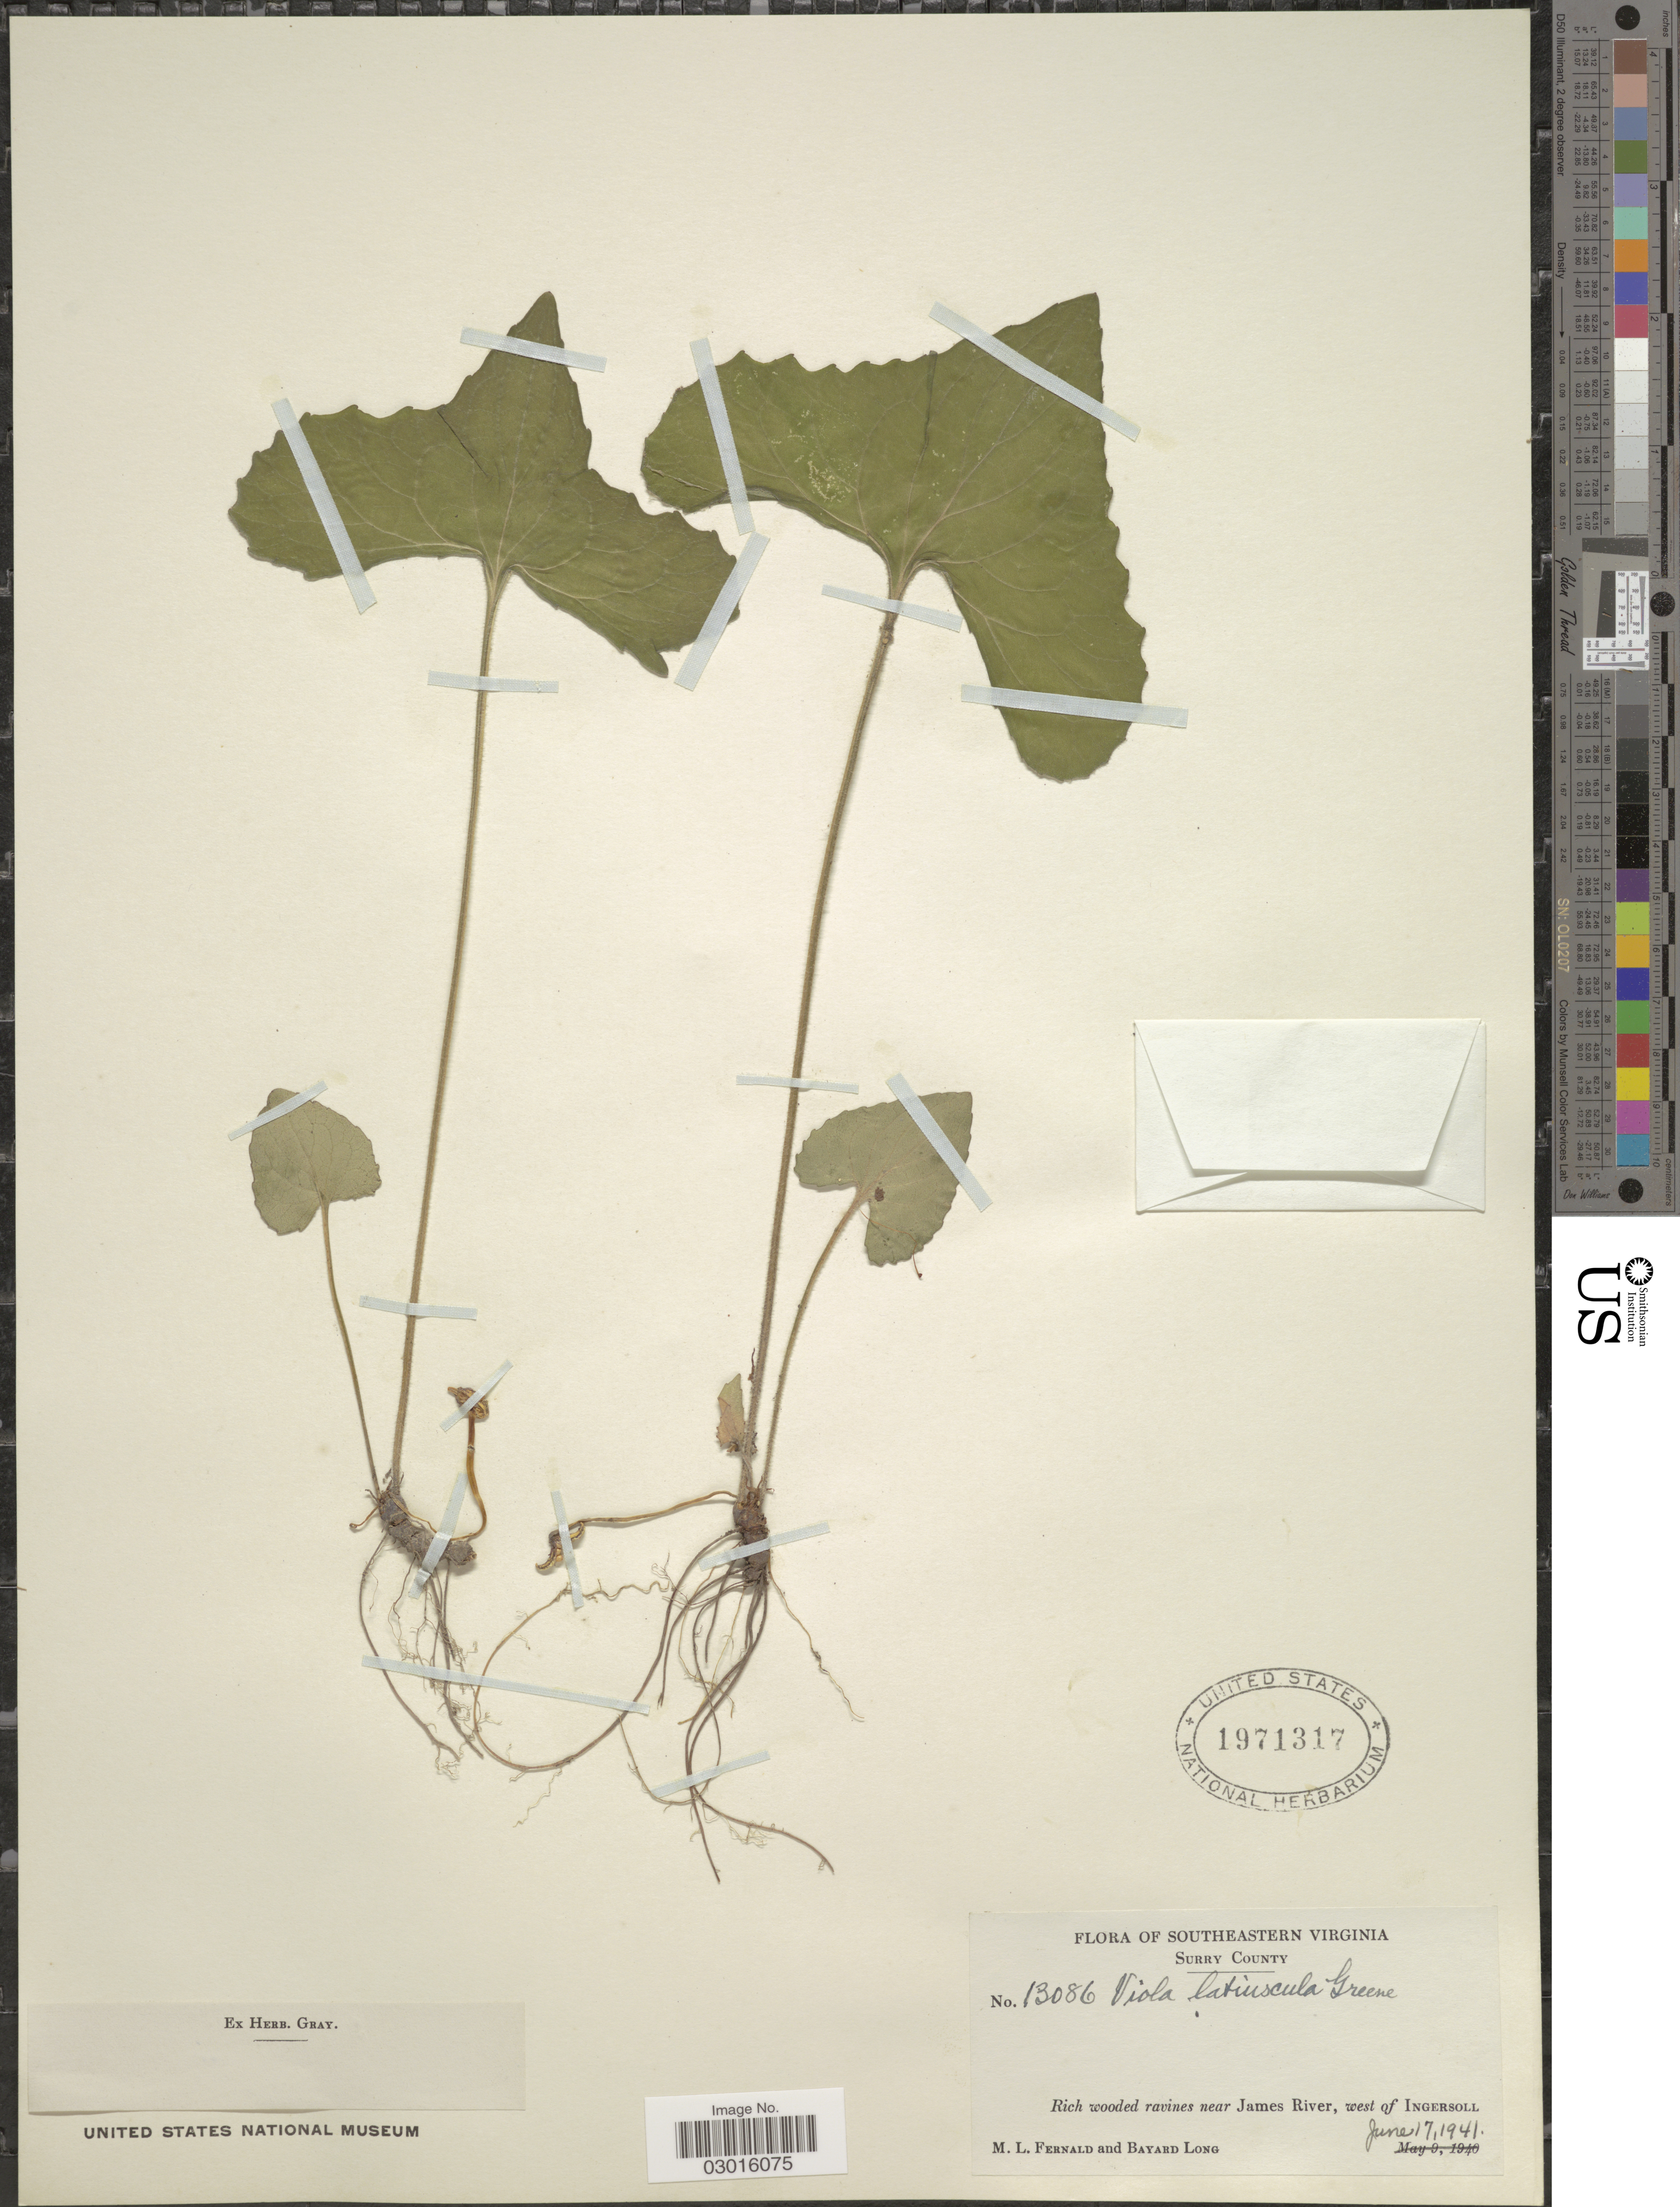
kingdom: Plantae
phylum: Tracheophyta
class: Magnoliopsida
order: Malpighiales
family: Violaceae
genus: Viola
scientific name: Viola latiuscula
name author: Greene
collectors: M. L. Fernald & B. Long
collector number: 13086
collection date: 1941-06-17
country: United States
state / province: Virginia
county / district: Surry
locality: Southeastern Virginia, Surry County, Rich wooded ravines near James River, west of Ingersoll.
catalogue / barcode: US 1971317